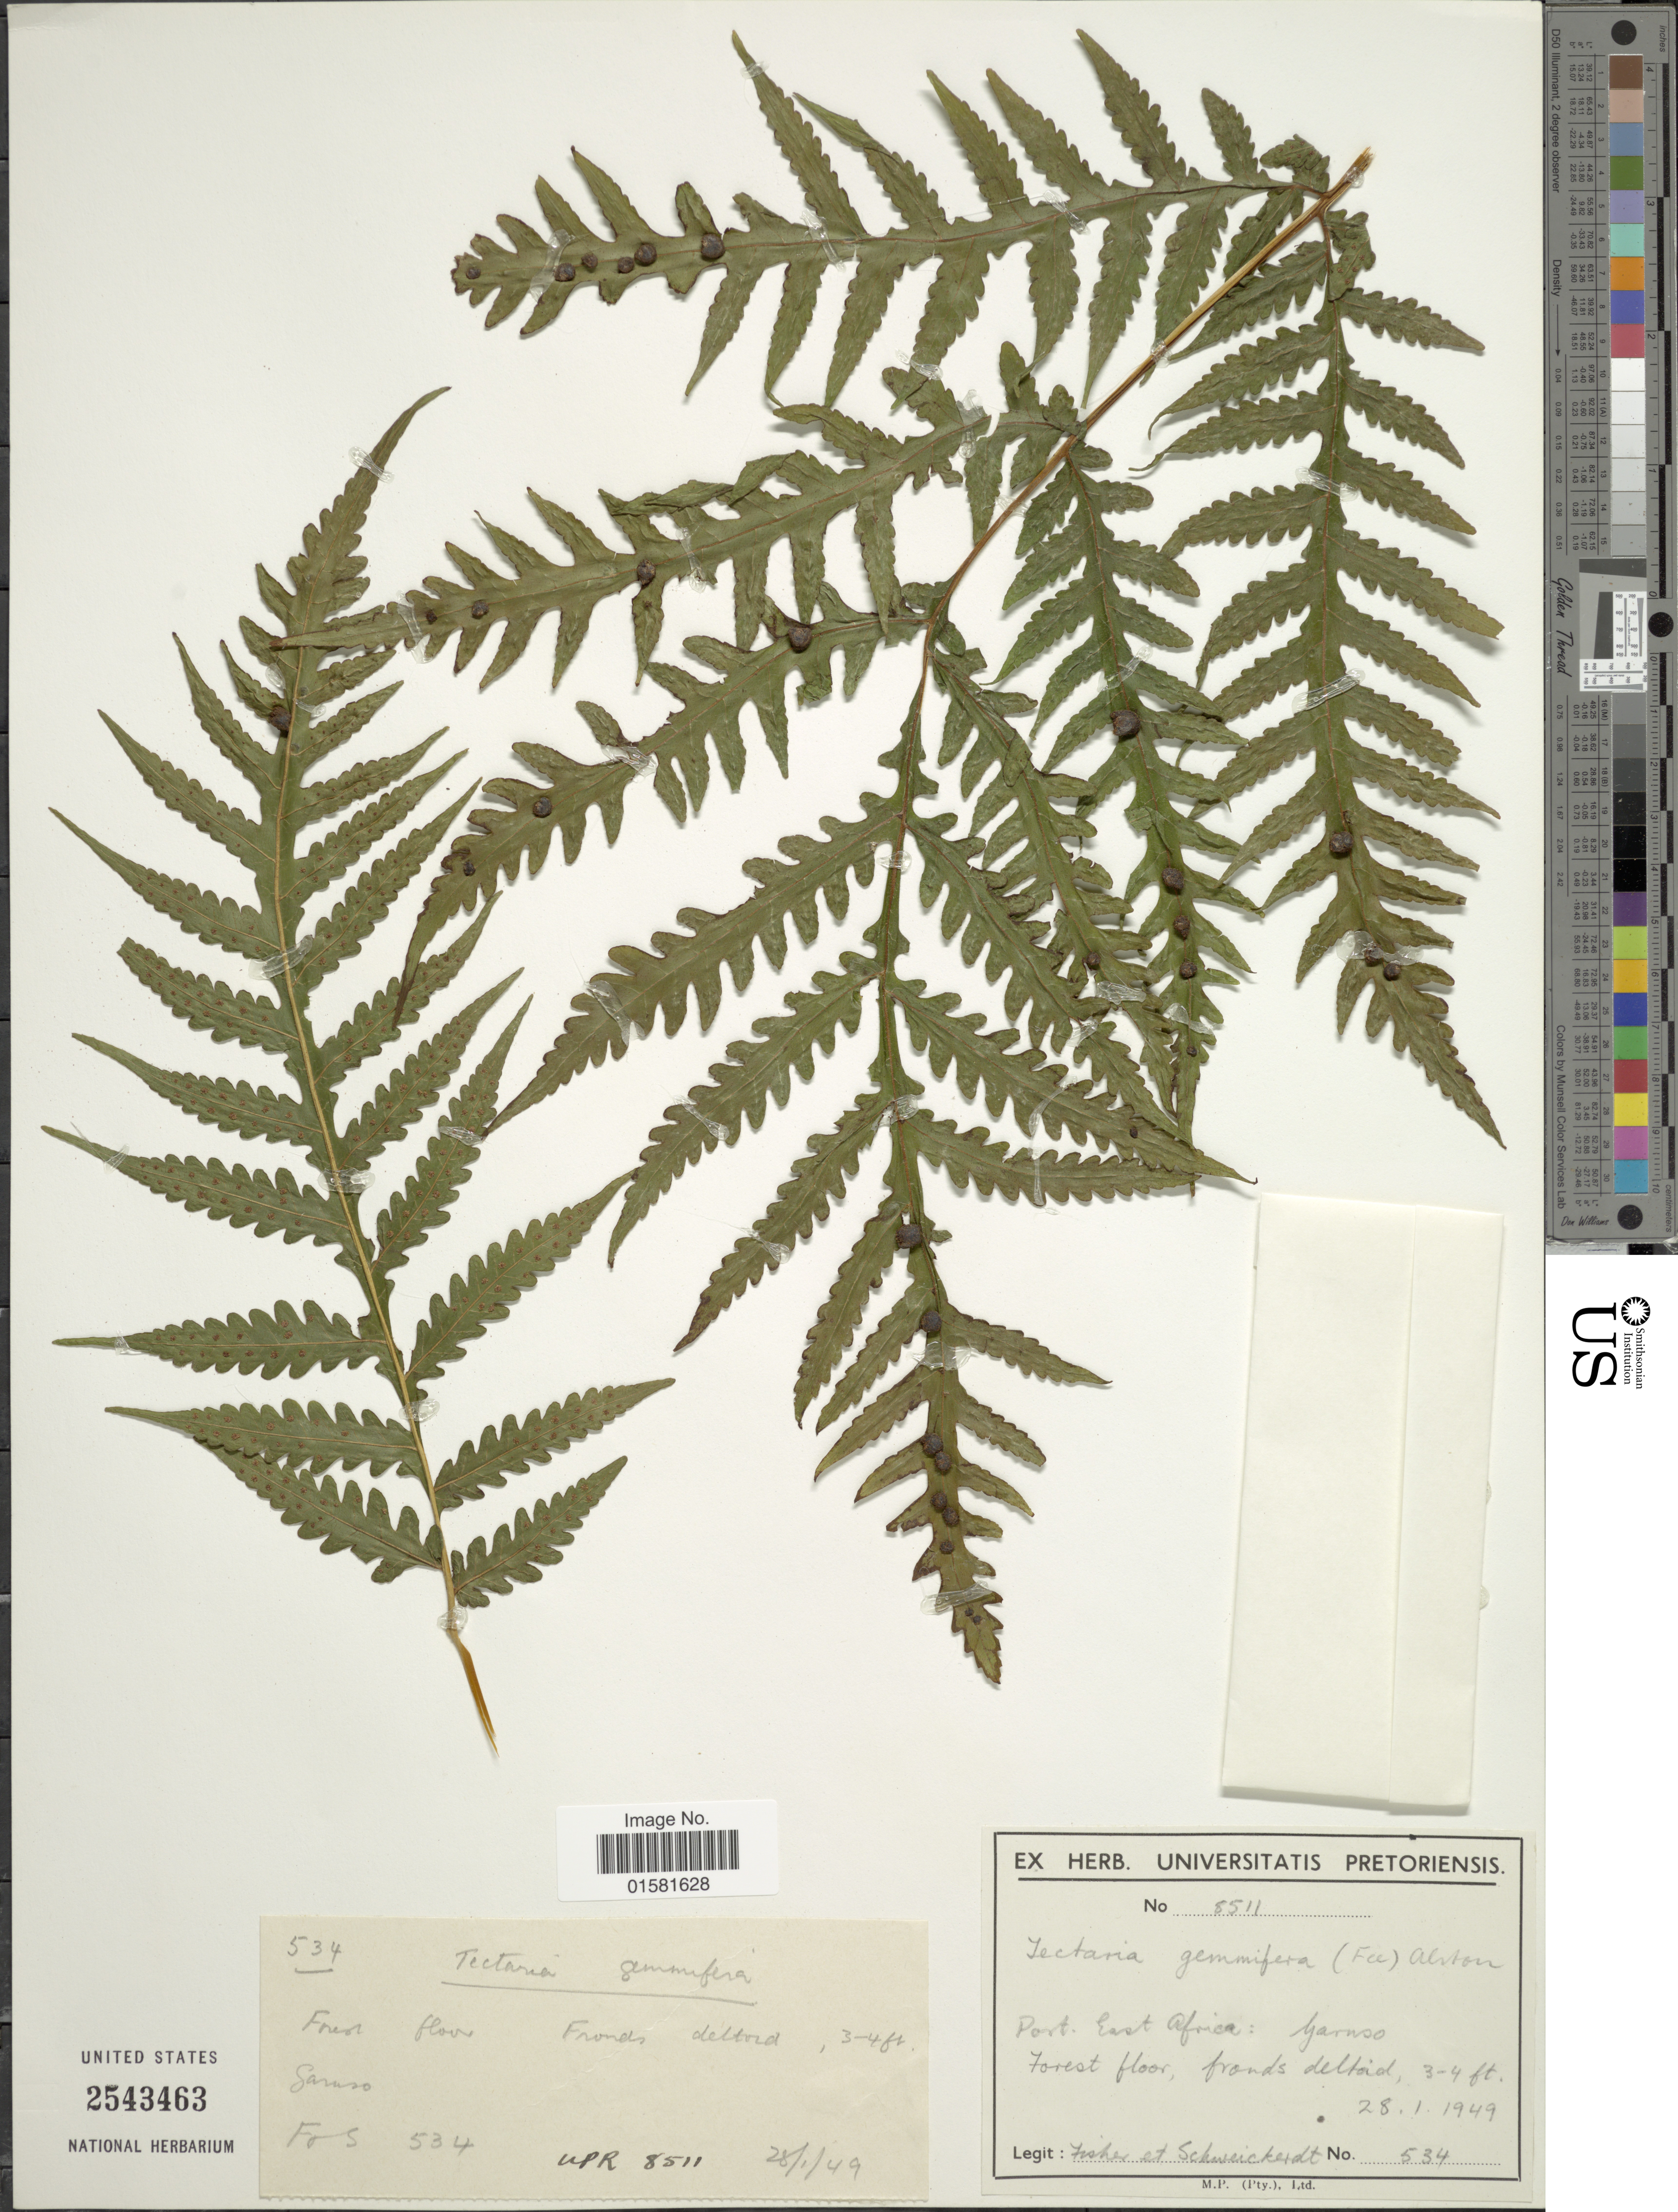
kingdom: Plantae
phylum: Tracheophyta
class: Polypodiopsida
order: Polypodiales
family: Tectariaceae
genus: Tectaria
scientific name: Tectaria gemmifera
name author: (Fée) Alston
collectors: -- Fisher & -. Schweickerdt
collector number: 534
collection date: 1949-01-28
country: Mozambique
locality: Port. East Africa: Garuso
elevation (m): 1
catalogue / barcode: US 2543463